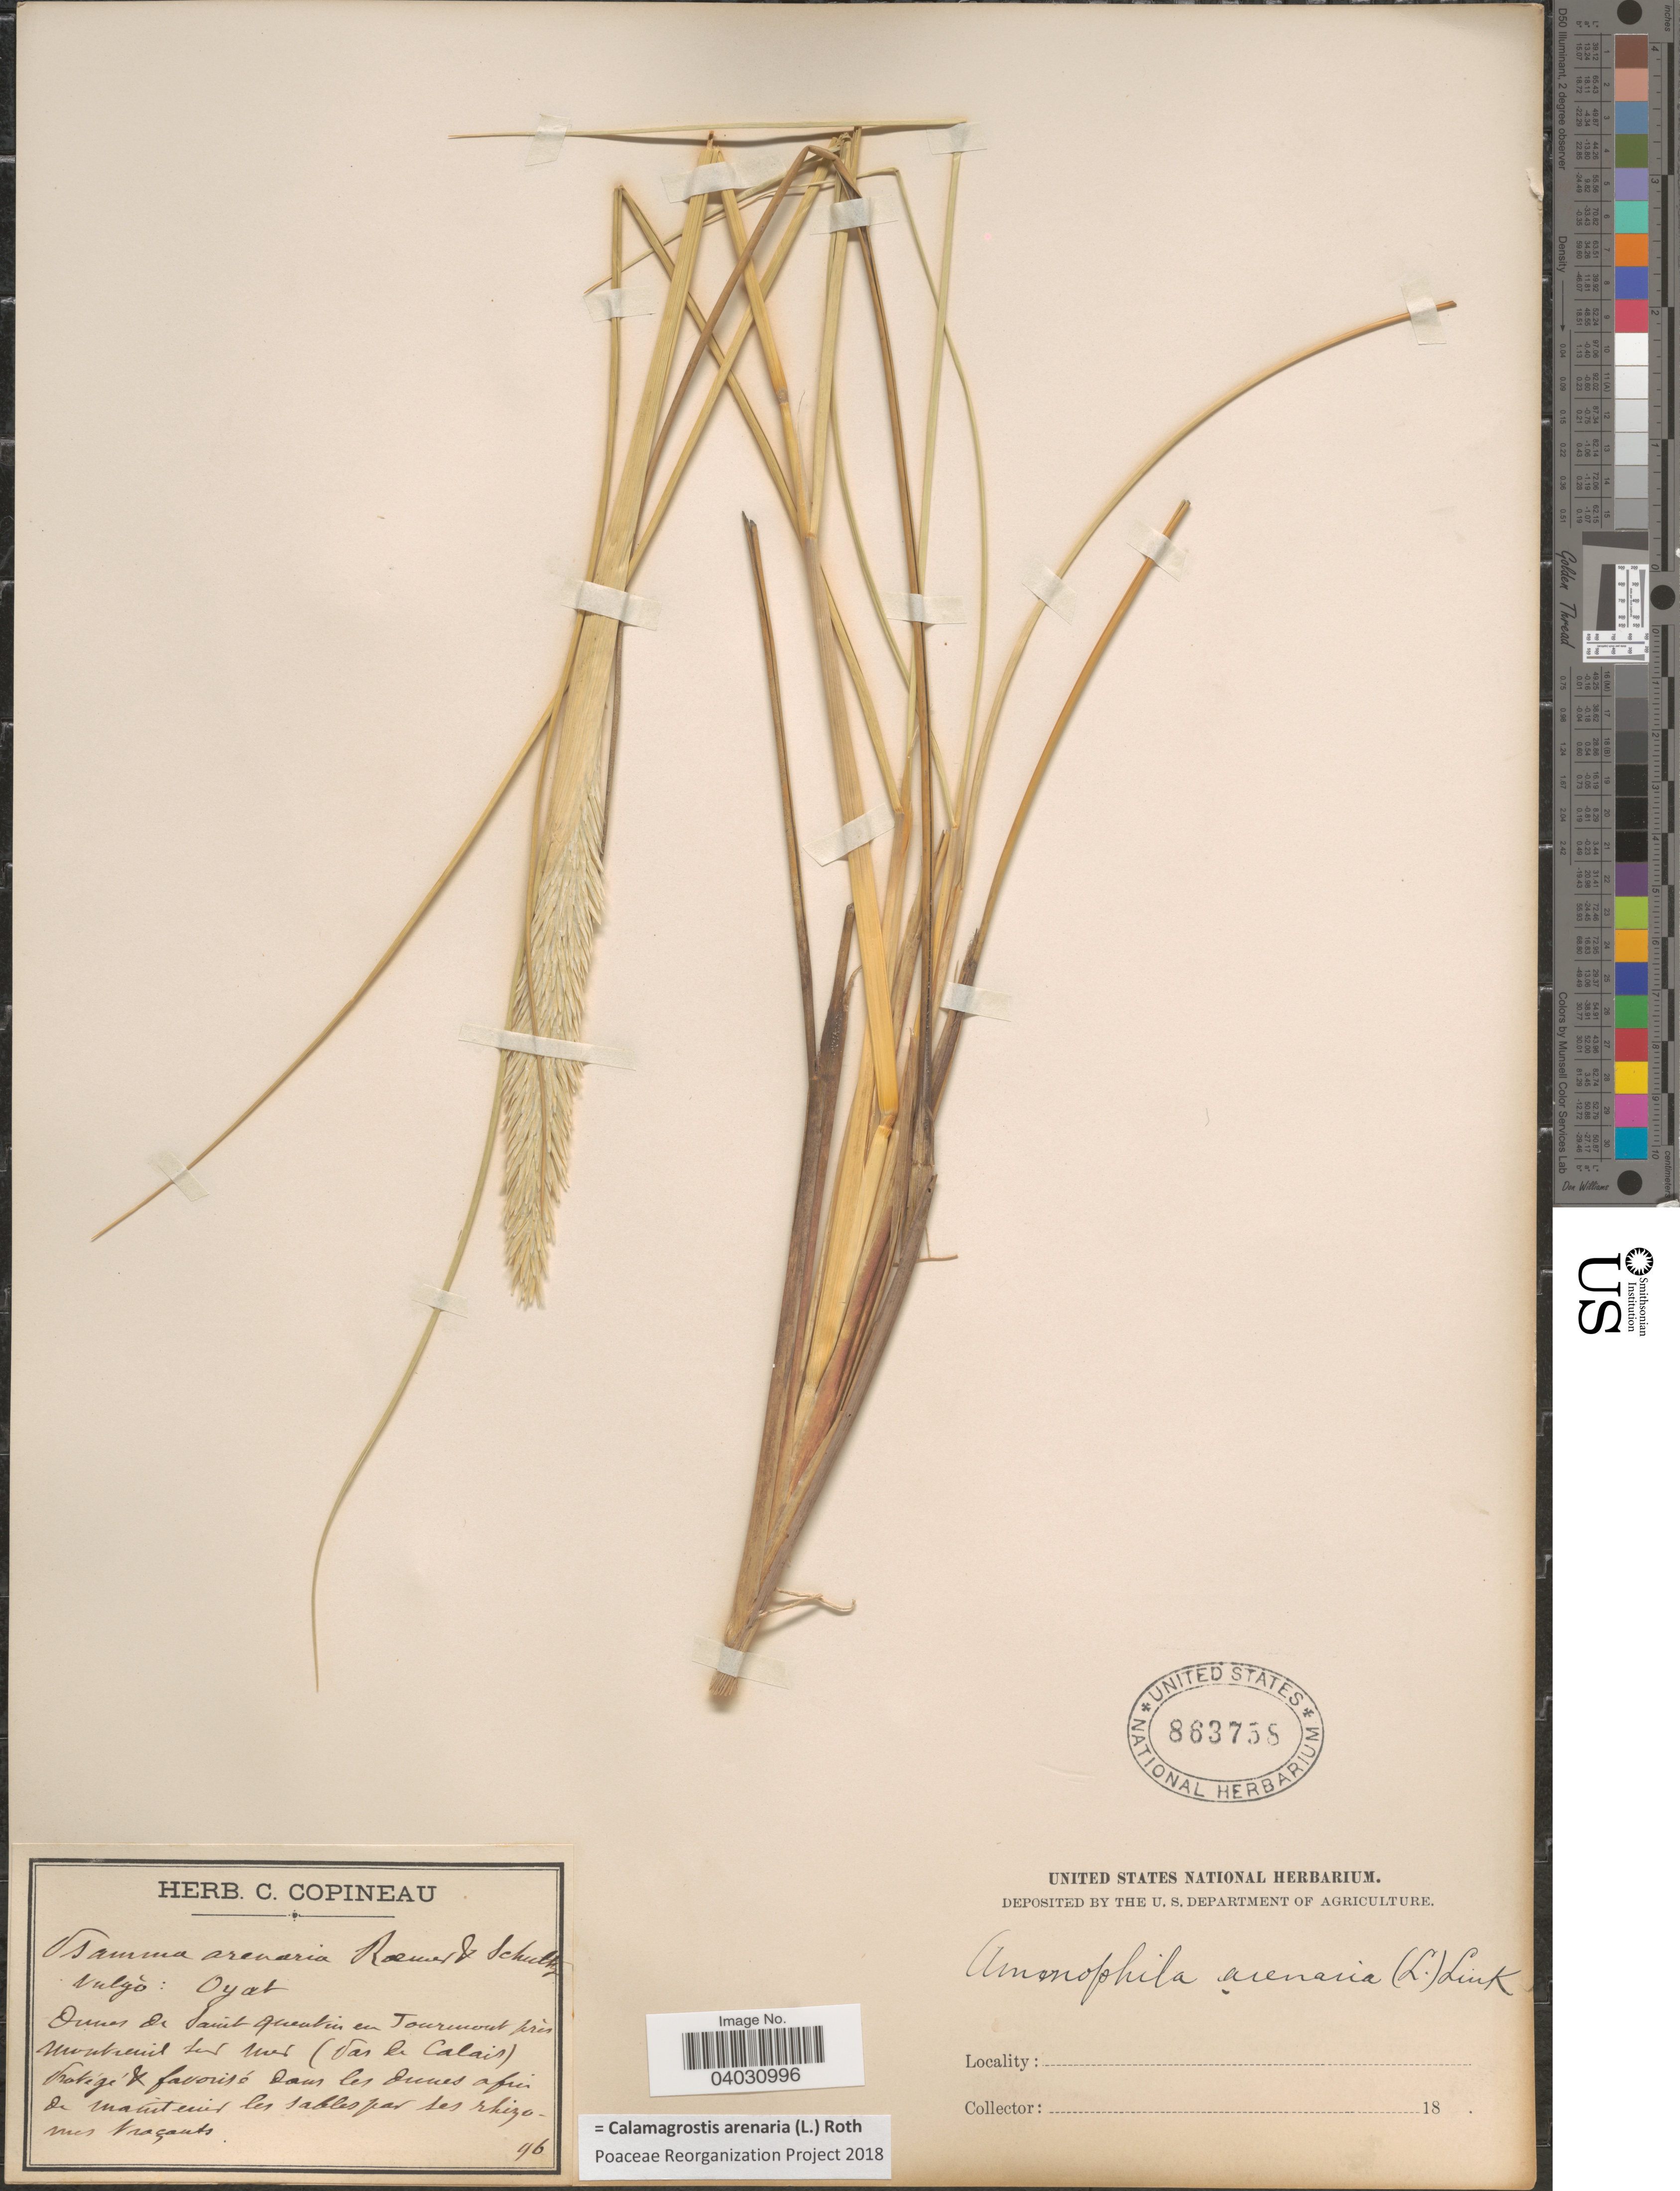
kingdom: Plantae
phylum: Tracheophyta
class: Liliopsida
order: Poales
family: Poaceae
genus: Calamagrostis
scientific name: Calamagrostis arenaria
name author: (L.) Roth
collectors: ex herb. C. Copineau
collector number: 46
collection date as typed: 18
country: France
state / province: Hauts-de-France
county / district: Pas-de-Calais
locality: Dans de Saint Quentin en Tourmont près Montreuil sur Mer (Pas le Calais).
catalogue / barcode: US 863758